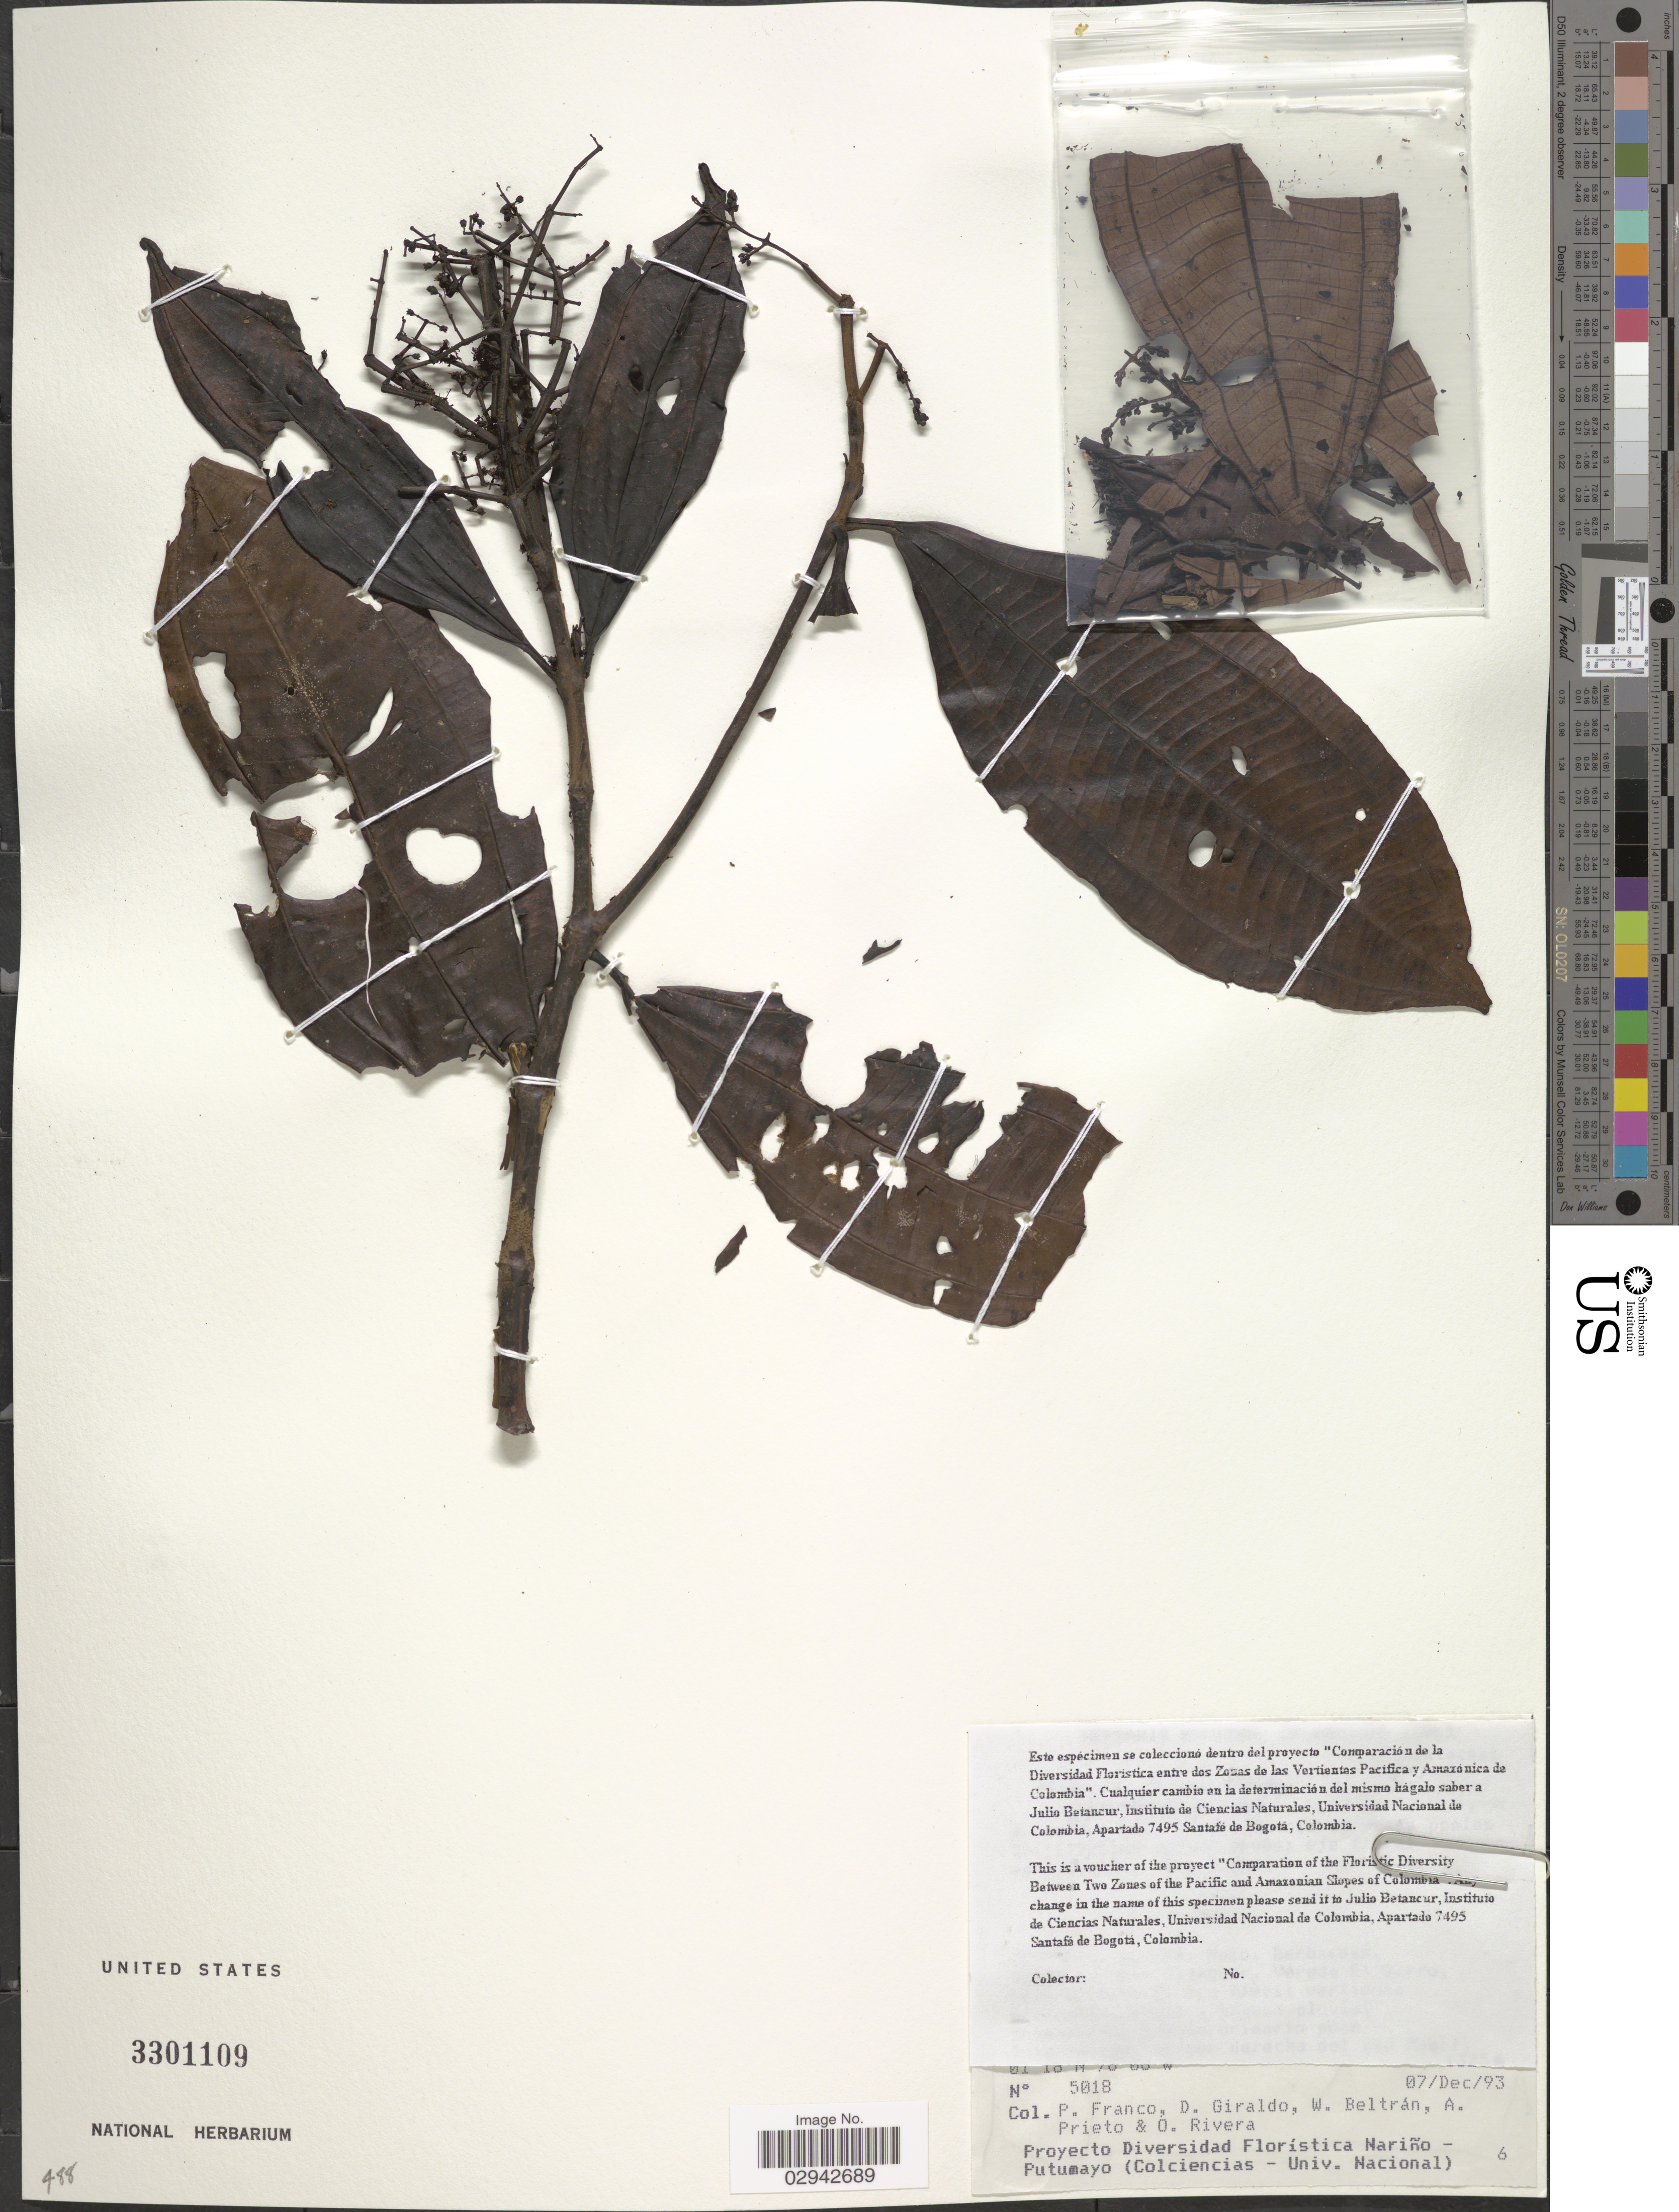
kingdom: Plantae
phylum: Tracheophyta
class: Magnoliopsida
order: Myrtales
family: Melastomataceae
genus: Miconia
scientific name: Miconia resima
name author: Naudin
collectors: P. Franco, D. Giraldo, W. Beltran, A. Prieto & O. Rivera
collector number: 5018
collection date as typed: Transcribed d/m/y: 7/12/93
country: Colombia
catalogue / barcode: US 3301109